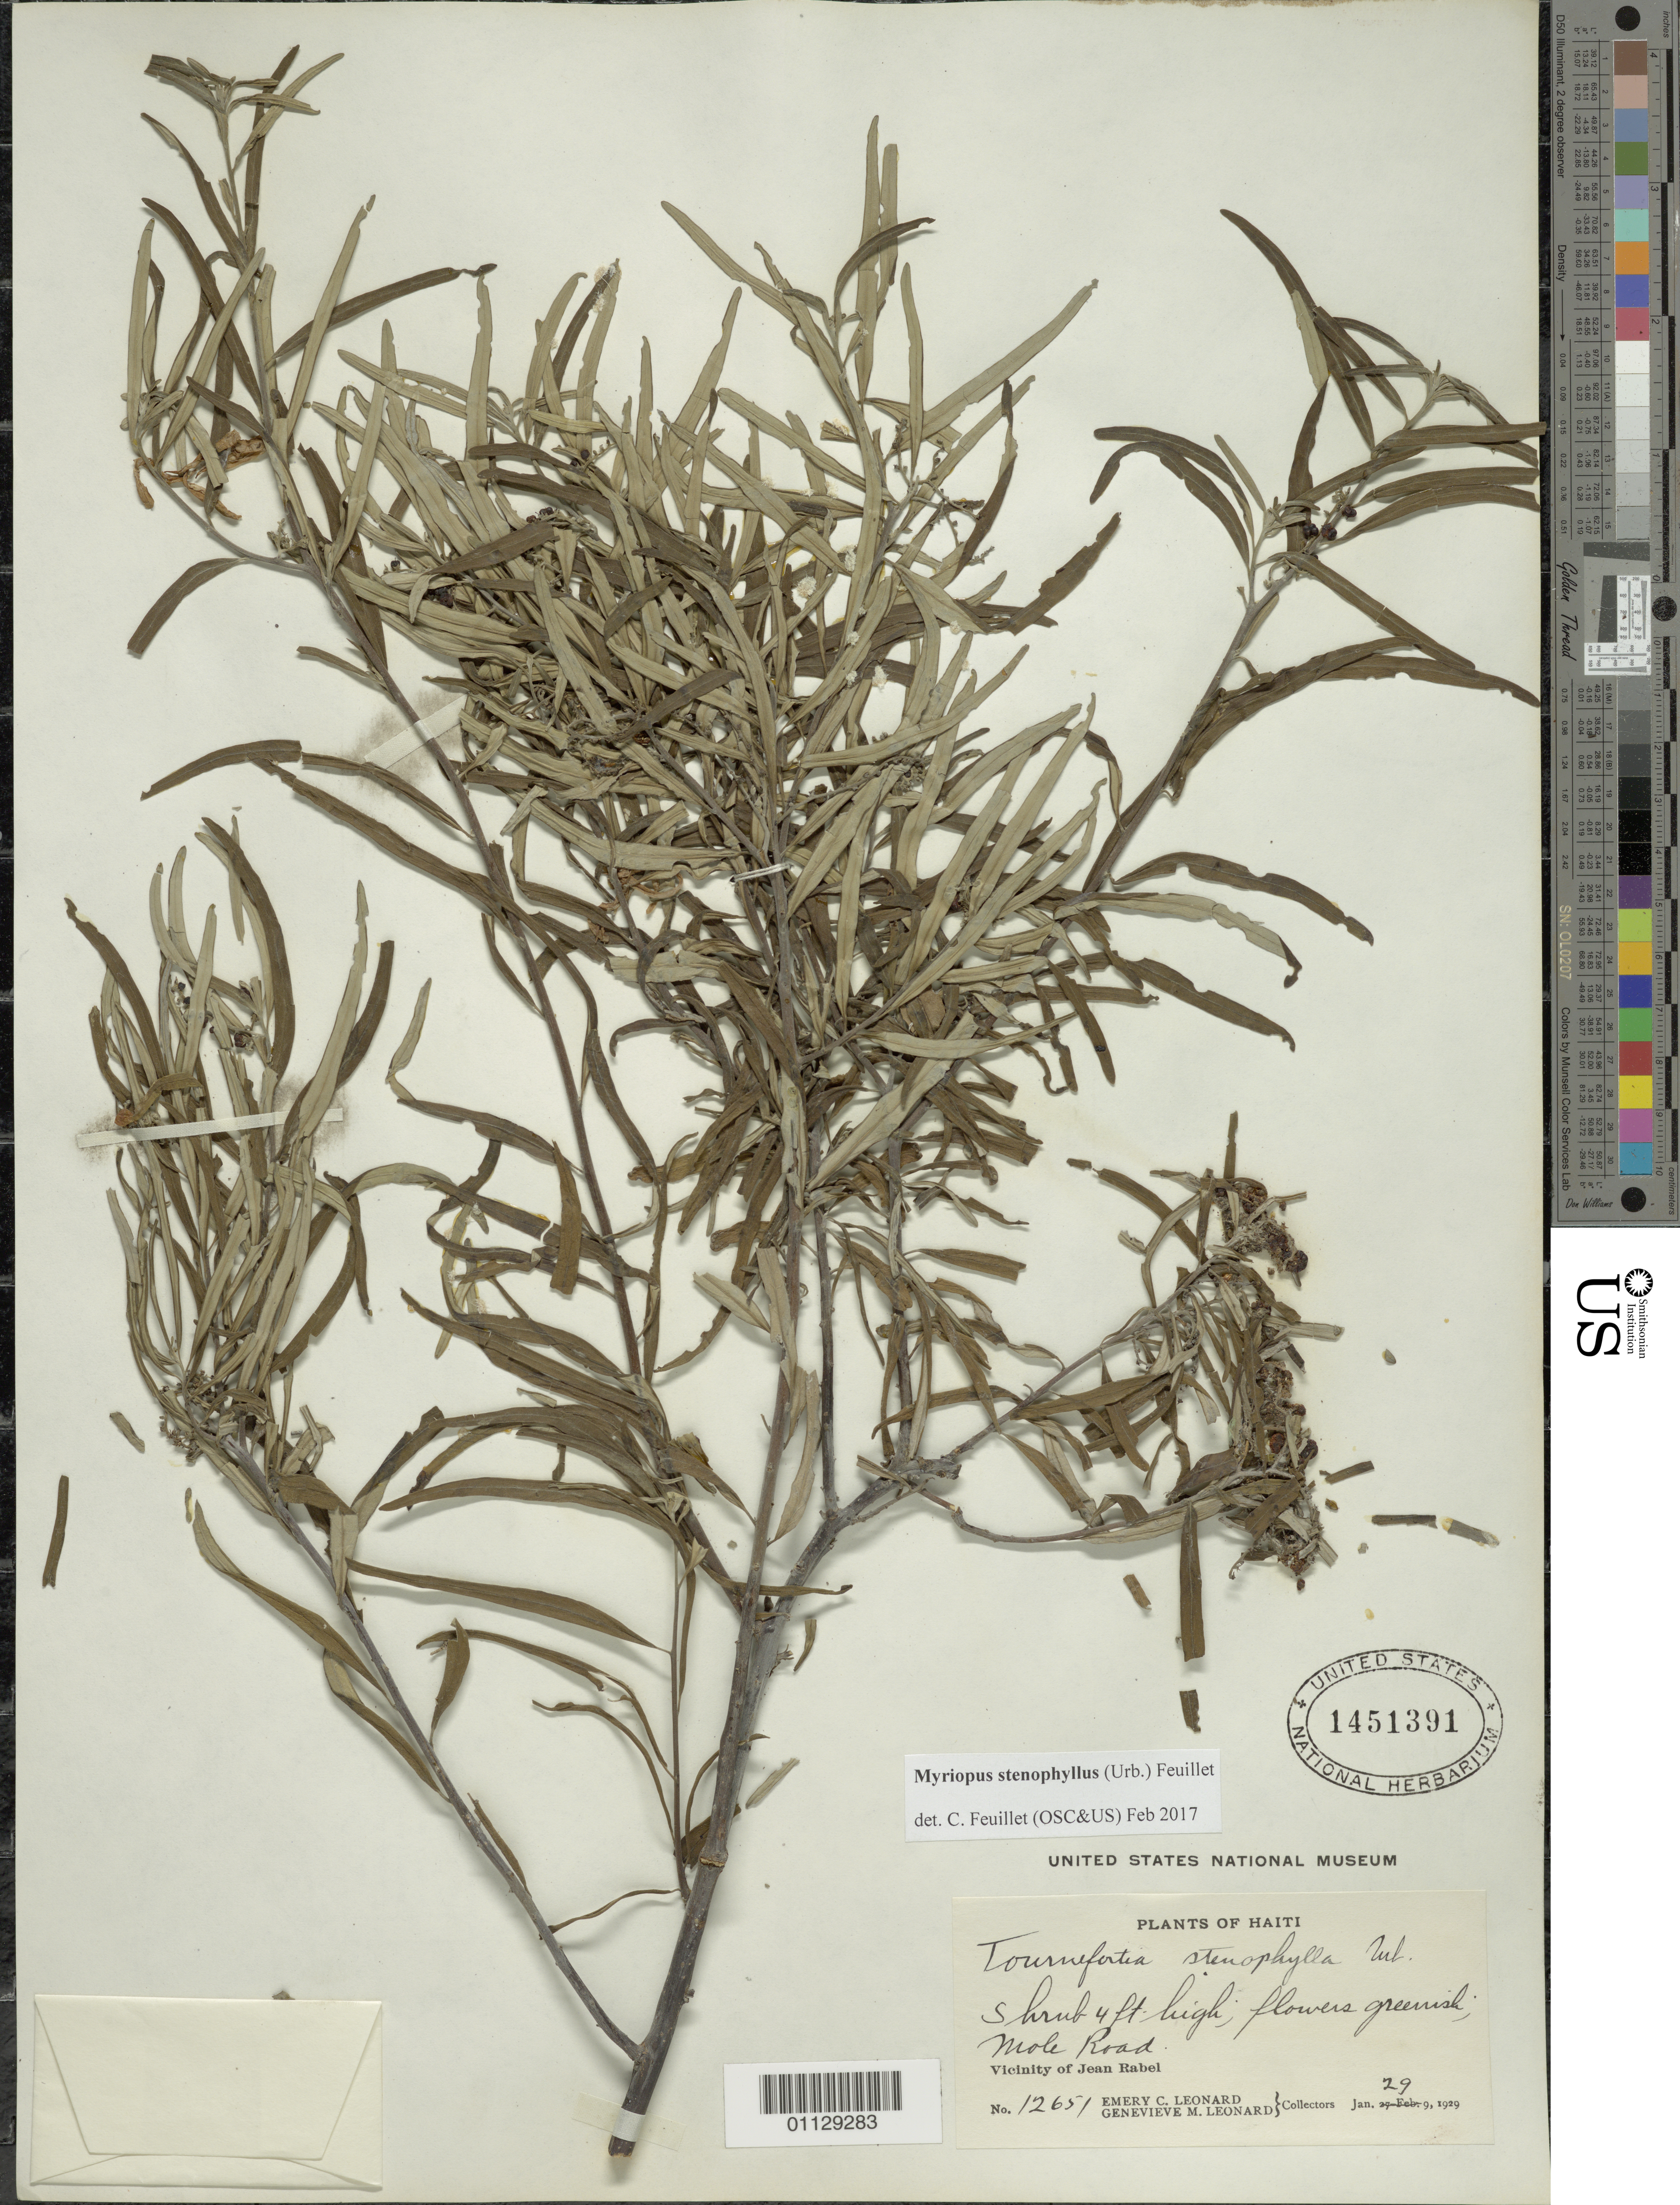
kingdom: Plantae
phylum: Tracheophyta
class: Magnoliopsida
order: Boraginales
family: Heliotropiaceae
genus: Myriopus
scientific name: Myriopus stenophyllus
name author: (Urb.) Feuillet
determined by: Feuillet, C.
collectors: E. C. Leonard & G. M. Leonard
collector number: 12651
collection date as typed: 29 Jan 1929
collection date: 1929-01-29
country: Haiti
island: Hispaniola I.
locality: Mole Road, vicinity of Jean Rabel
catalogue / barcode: US 1451391